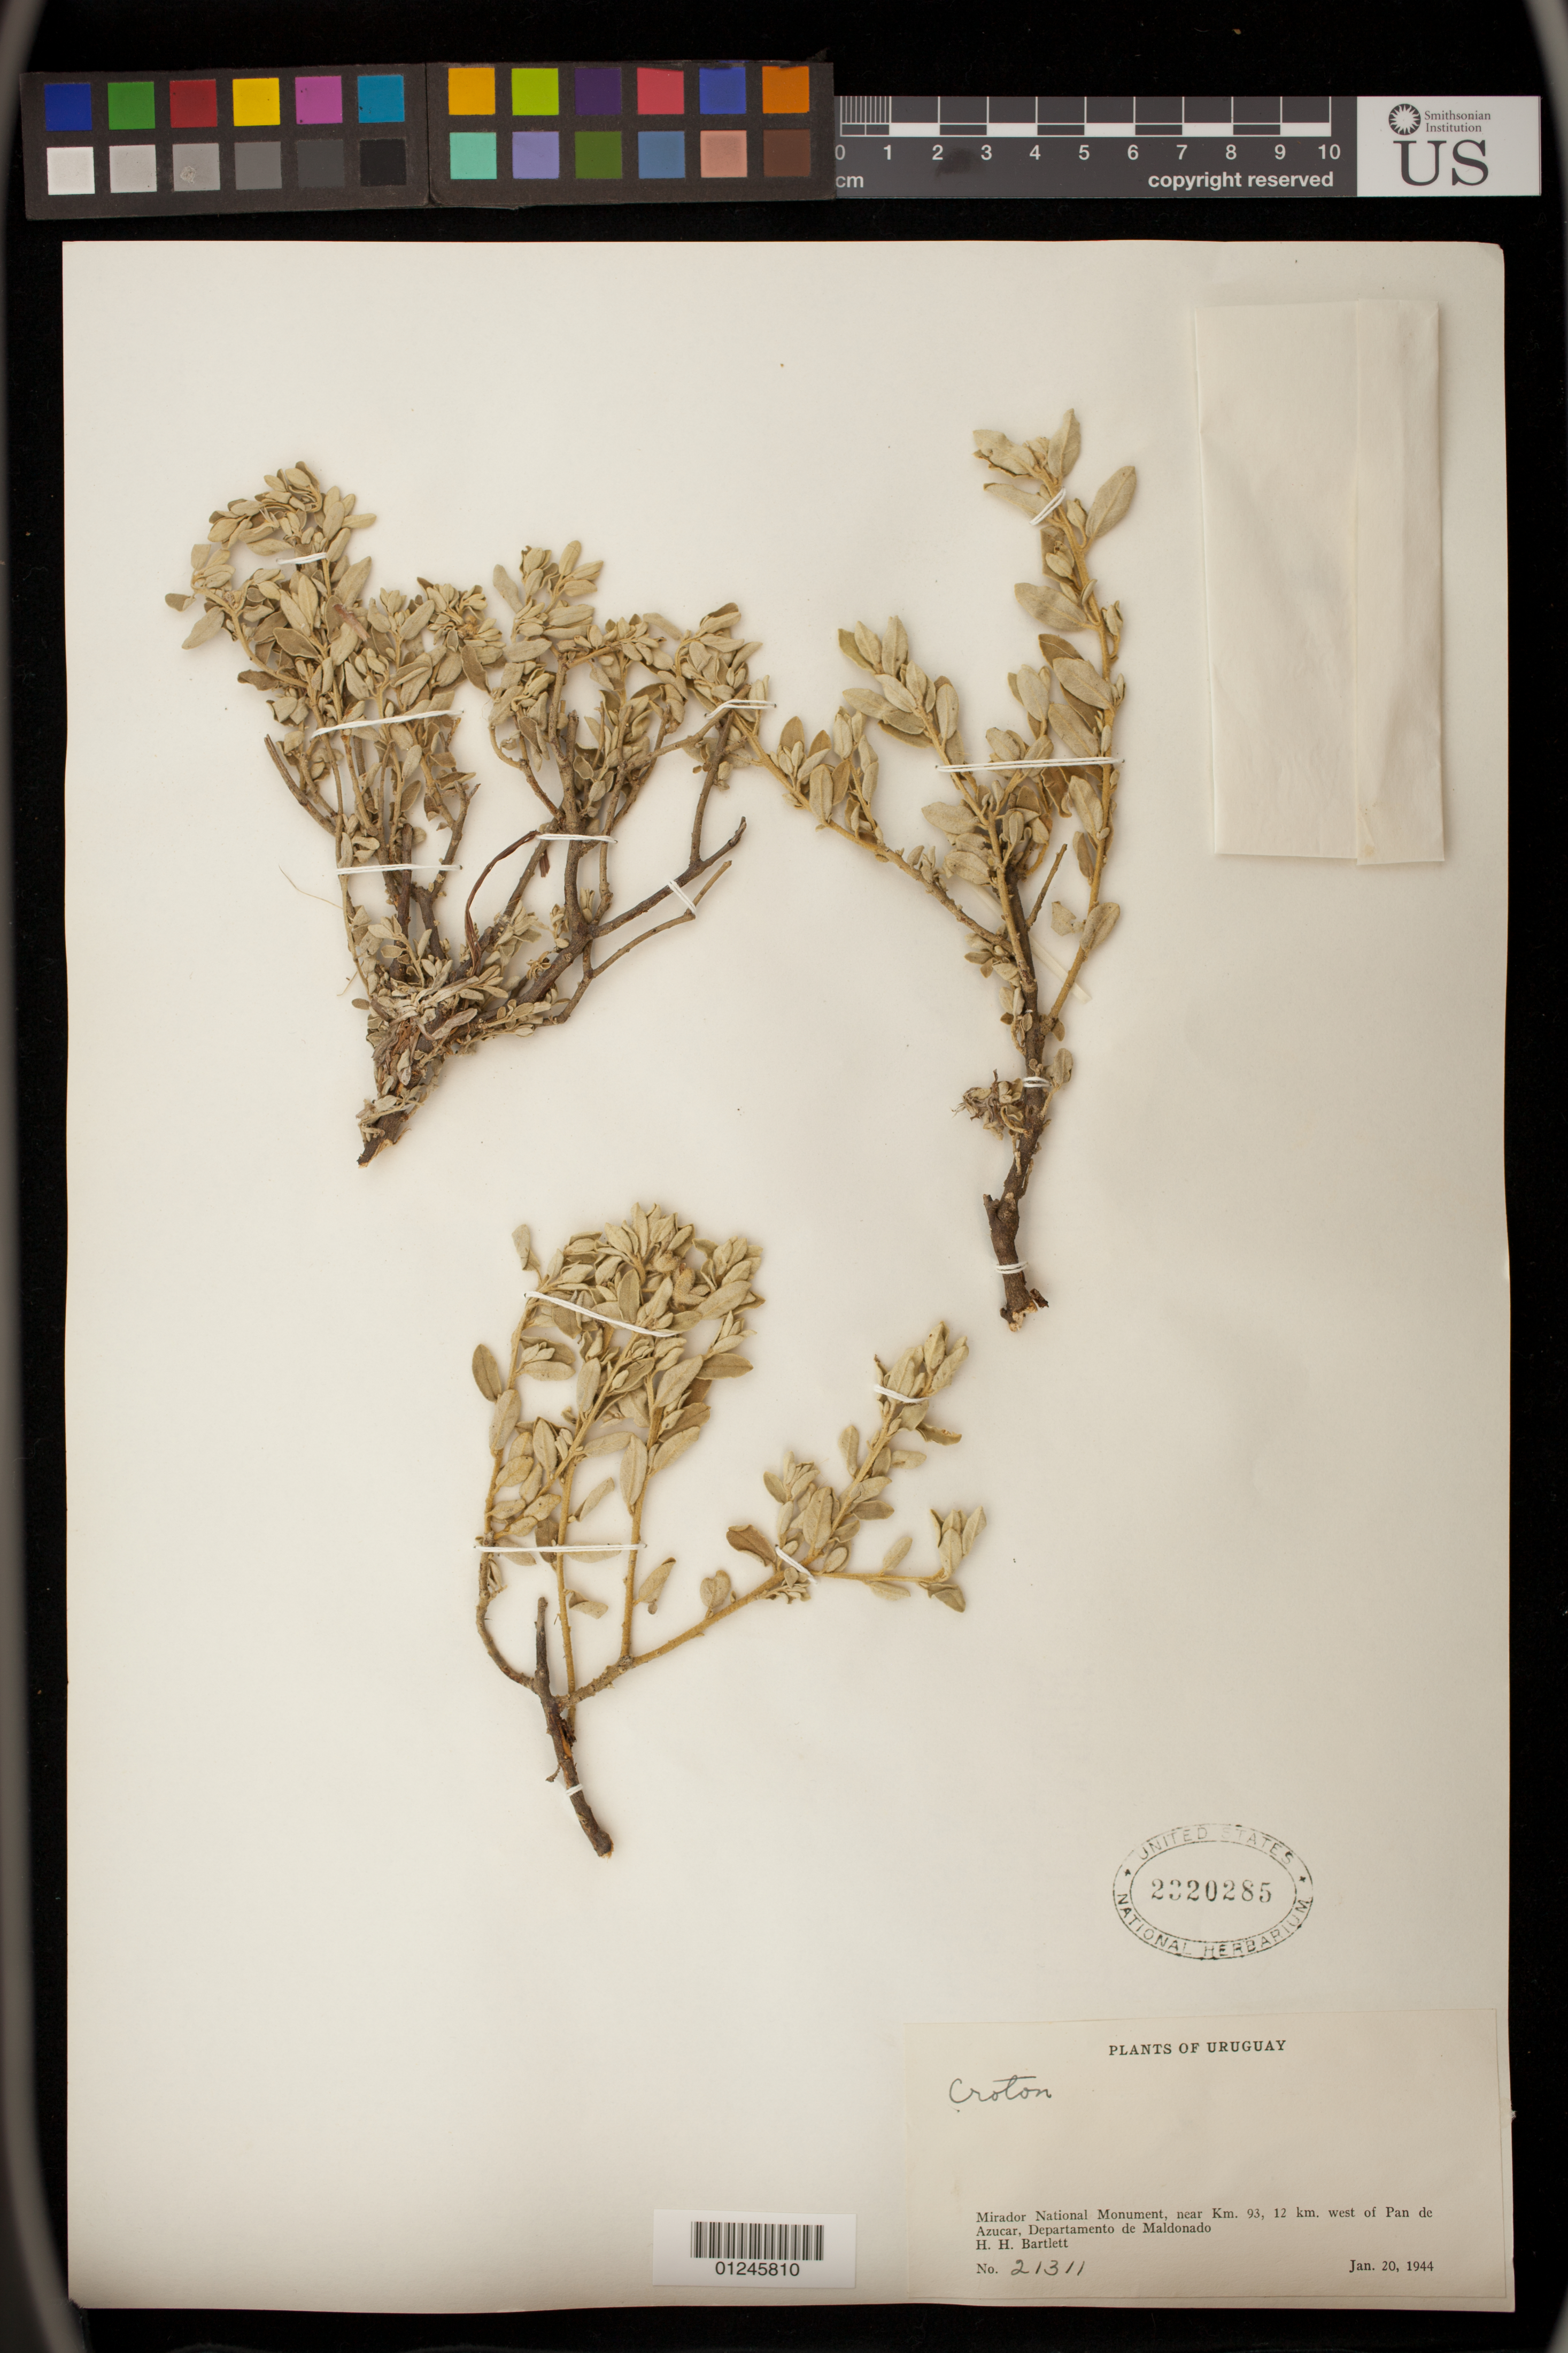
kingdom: Plantae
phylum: Tracheophyta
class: Magnoliopsida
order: Malpighiales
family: Euphorbiaceae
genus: Croton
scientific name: Croton sp.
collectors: H. H. Bartlett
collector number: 21311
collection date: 1944-01-20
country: Uruguay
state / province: Maldonado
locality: Mirador National Monument, near Km. 93, 12 km. west of Pan de Azucar.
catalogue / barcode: US 2320285